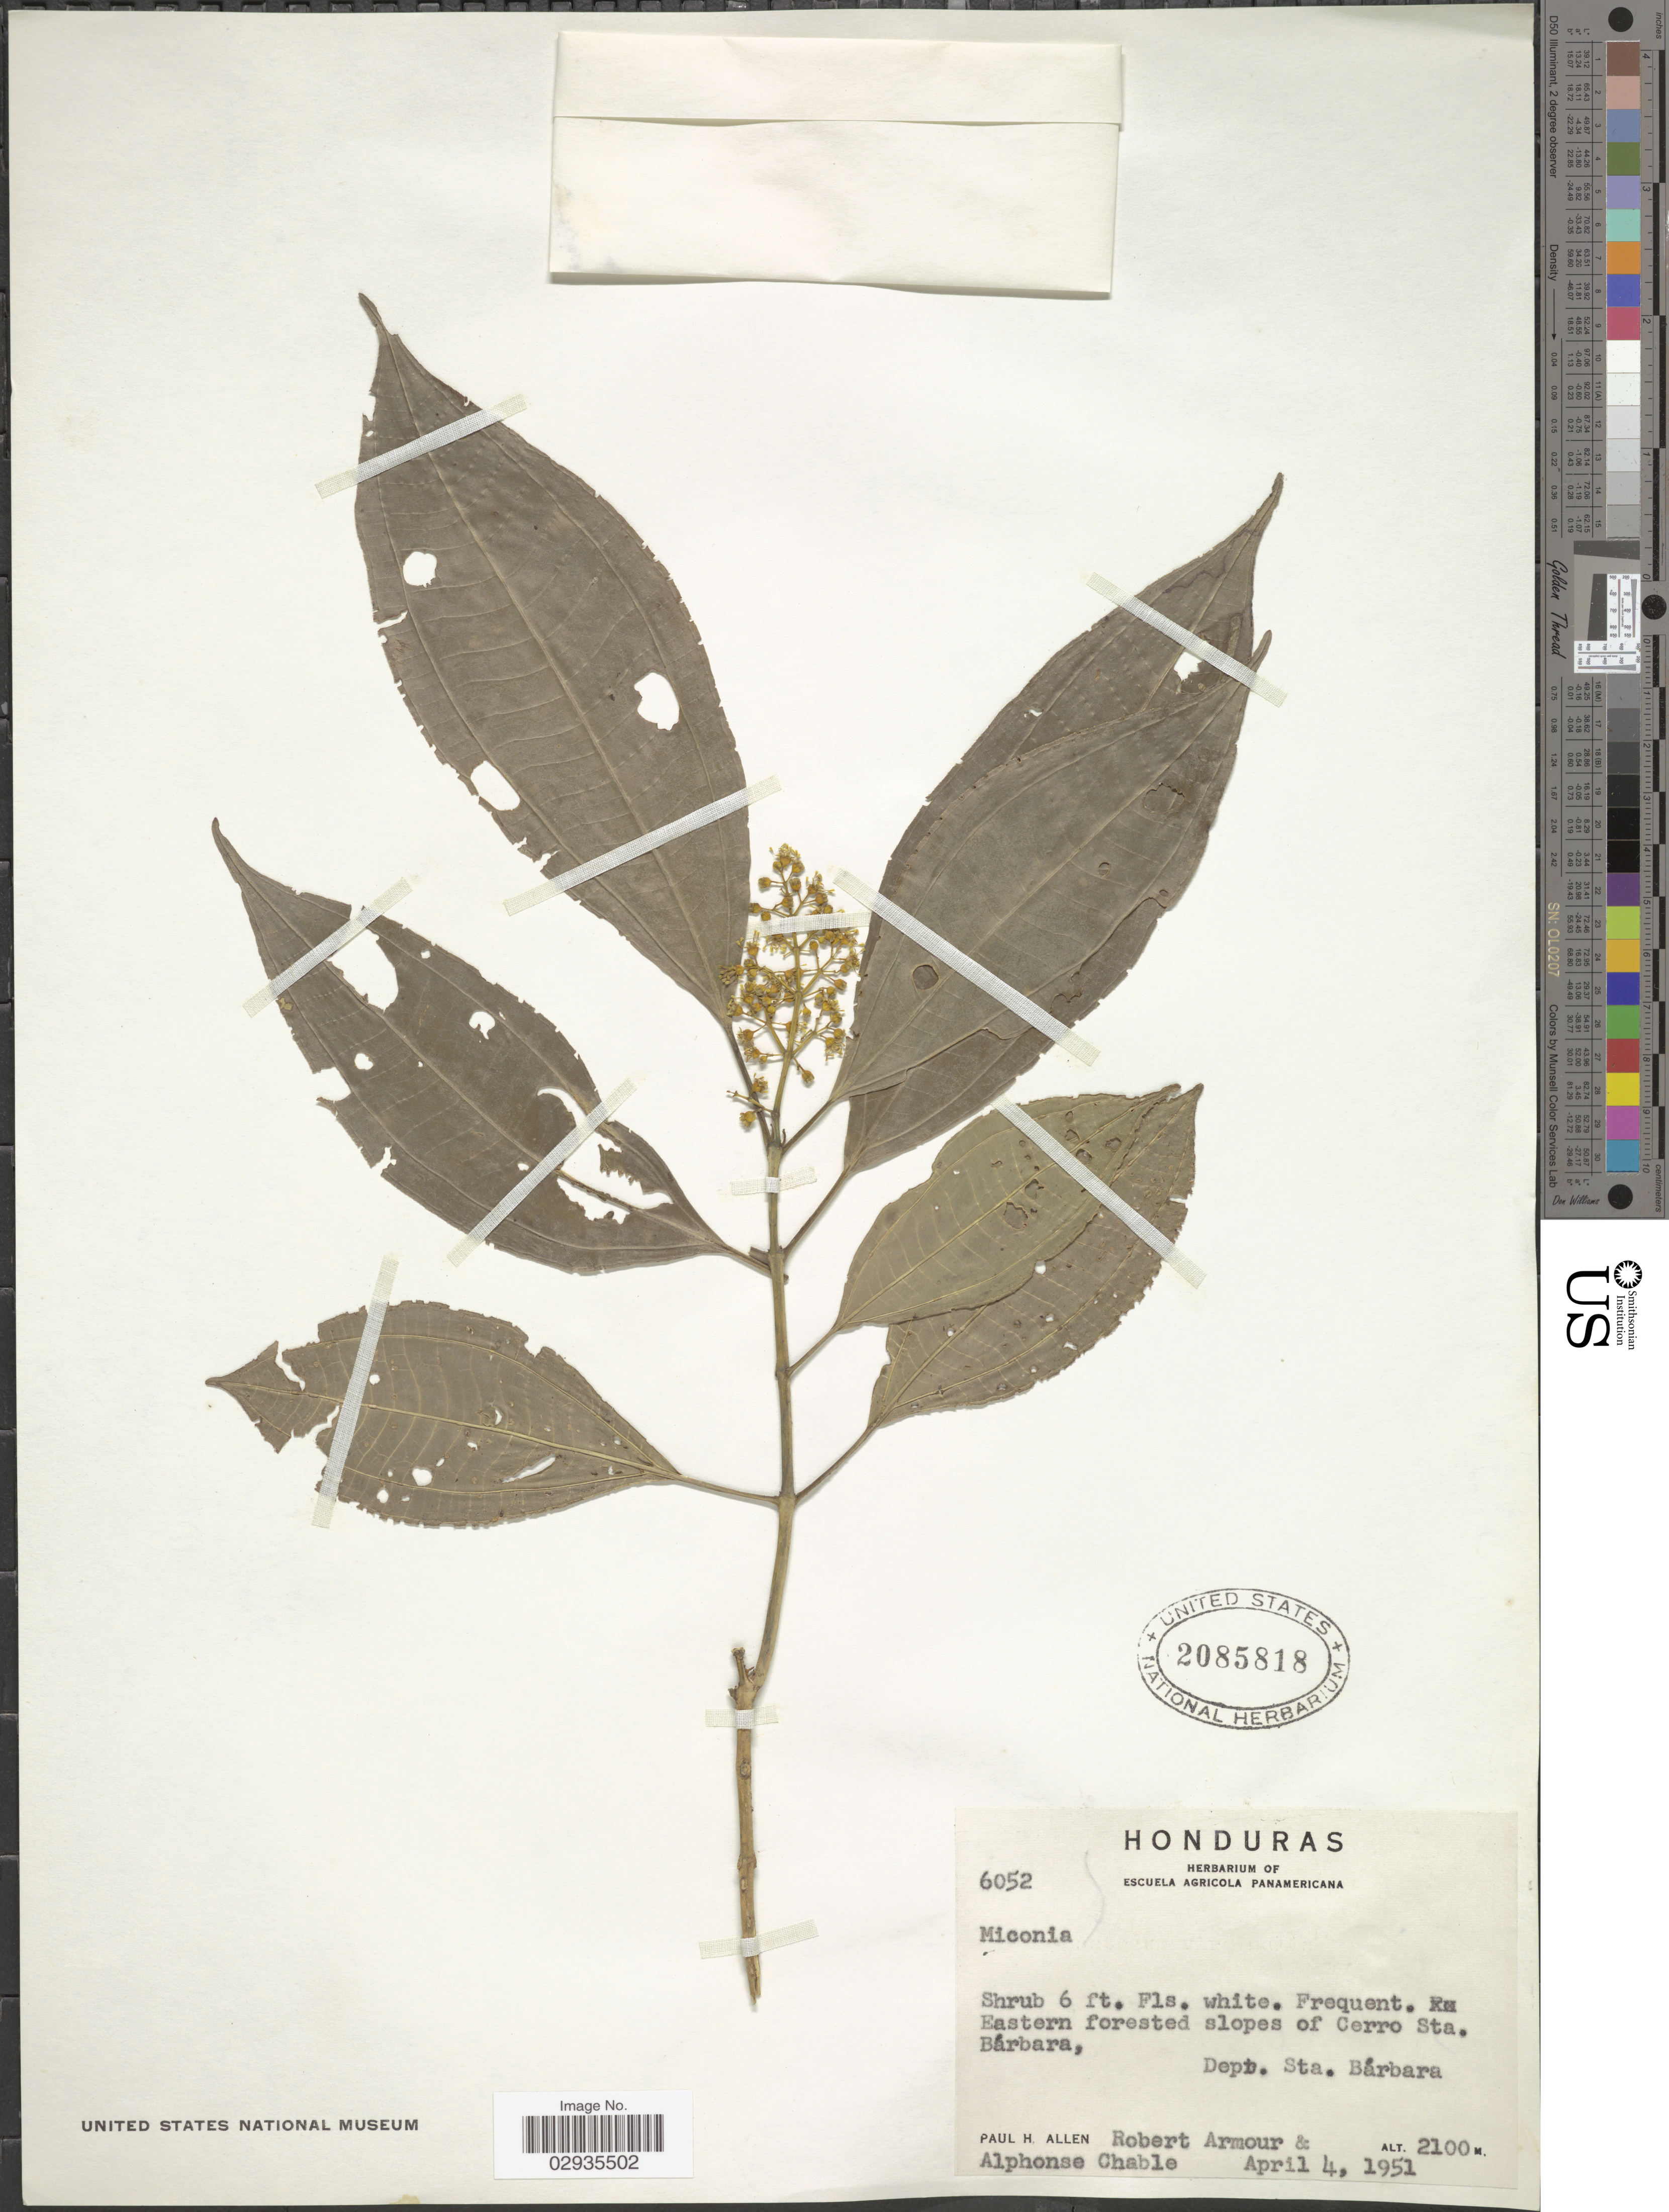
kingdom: Plantae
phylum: Tracheophyta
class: Magnoliopsida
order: Myrtales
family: Melastomataceae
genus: Miconia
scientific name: Miconia sp.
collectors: P. H. Allen, R. Armour & A. Chable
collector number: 6052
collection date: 1951-04-04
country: Honduras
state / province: Santa Bárbara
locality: Eastern forested slopes of Cerro Sta. Bárbara, Dept. Sta. Bárbara.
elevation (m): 2100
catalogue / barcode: US 2085818